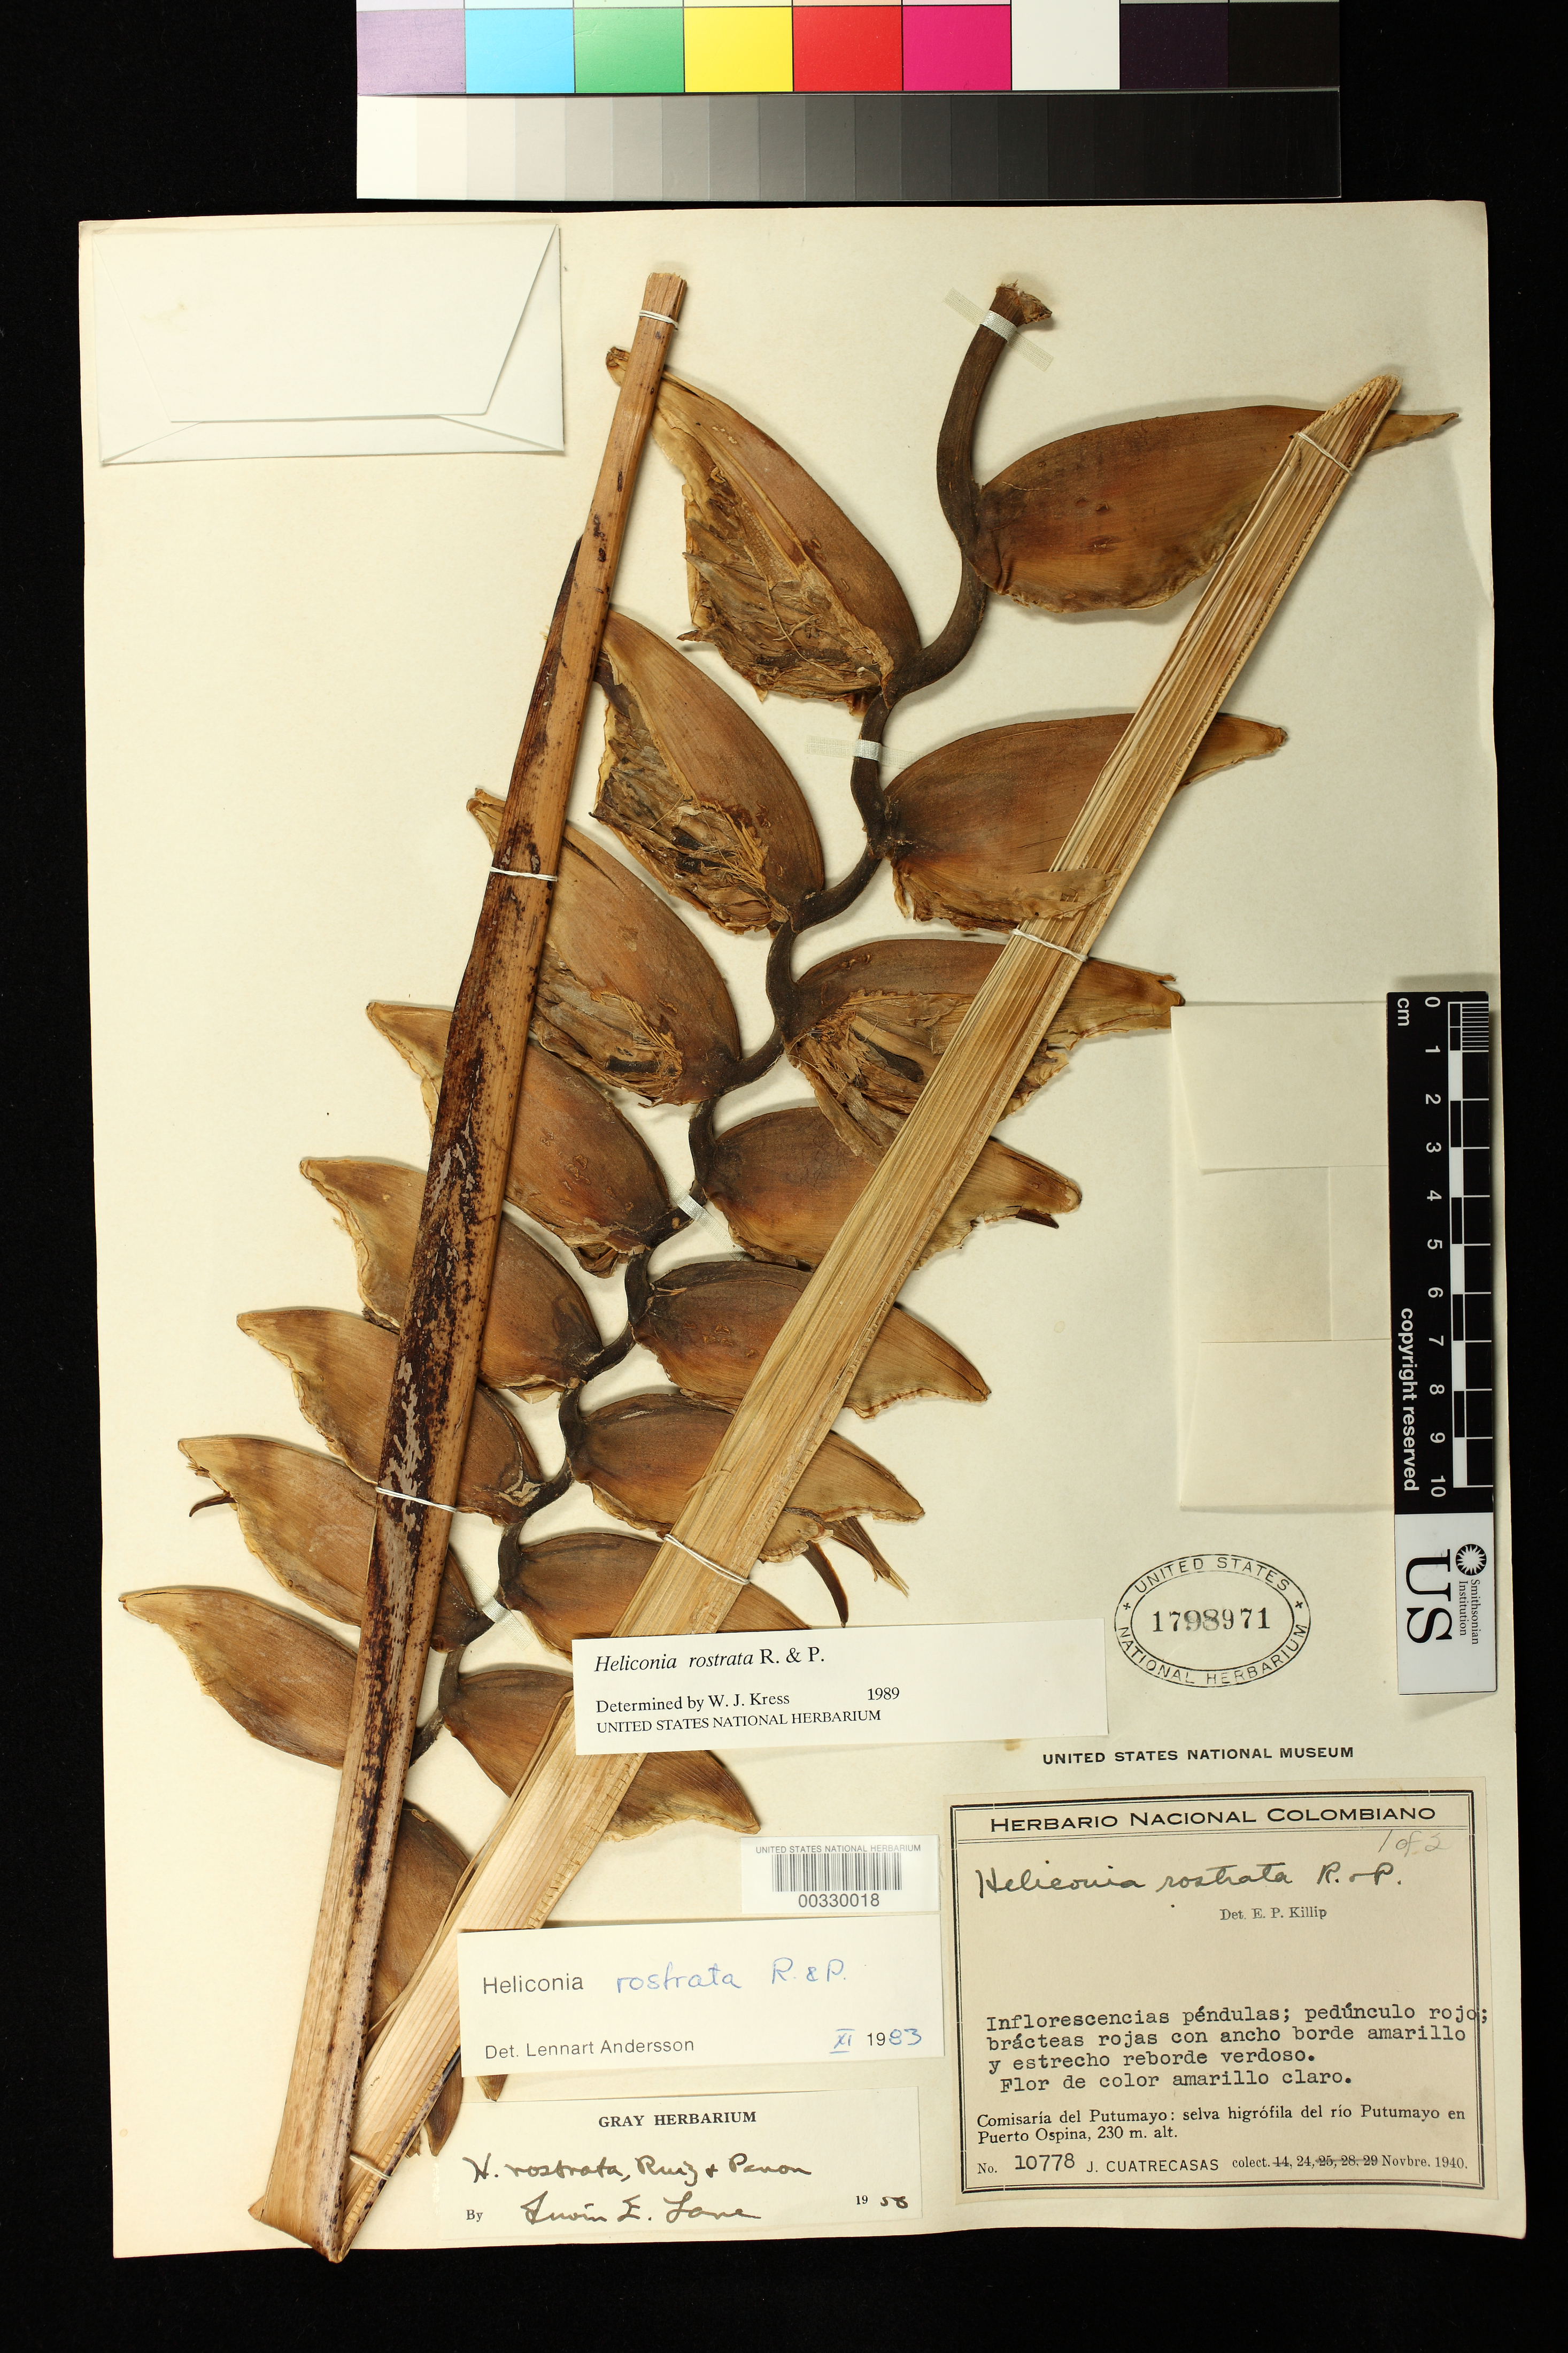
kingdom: Plantae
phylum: Tracheophyta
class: Liliopsida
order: Zingiberales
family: Heliconiaceae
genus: Heliconia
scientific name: Heliconia rostrata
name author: Ruiz & Pav.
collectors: J. Cuatrecasas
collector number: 10778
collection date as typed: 24 Nov 1940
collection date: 1940-11-24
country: Colombia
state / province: Putumayo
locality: Rio Putumayo in Puerto Ospina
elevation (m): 230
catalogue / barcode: US 1798971